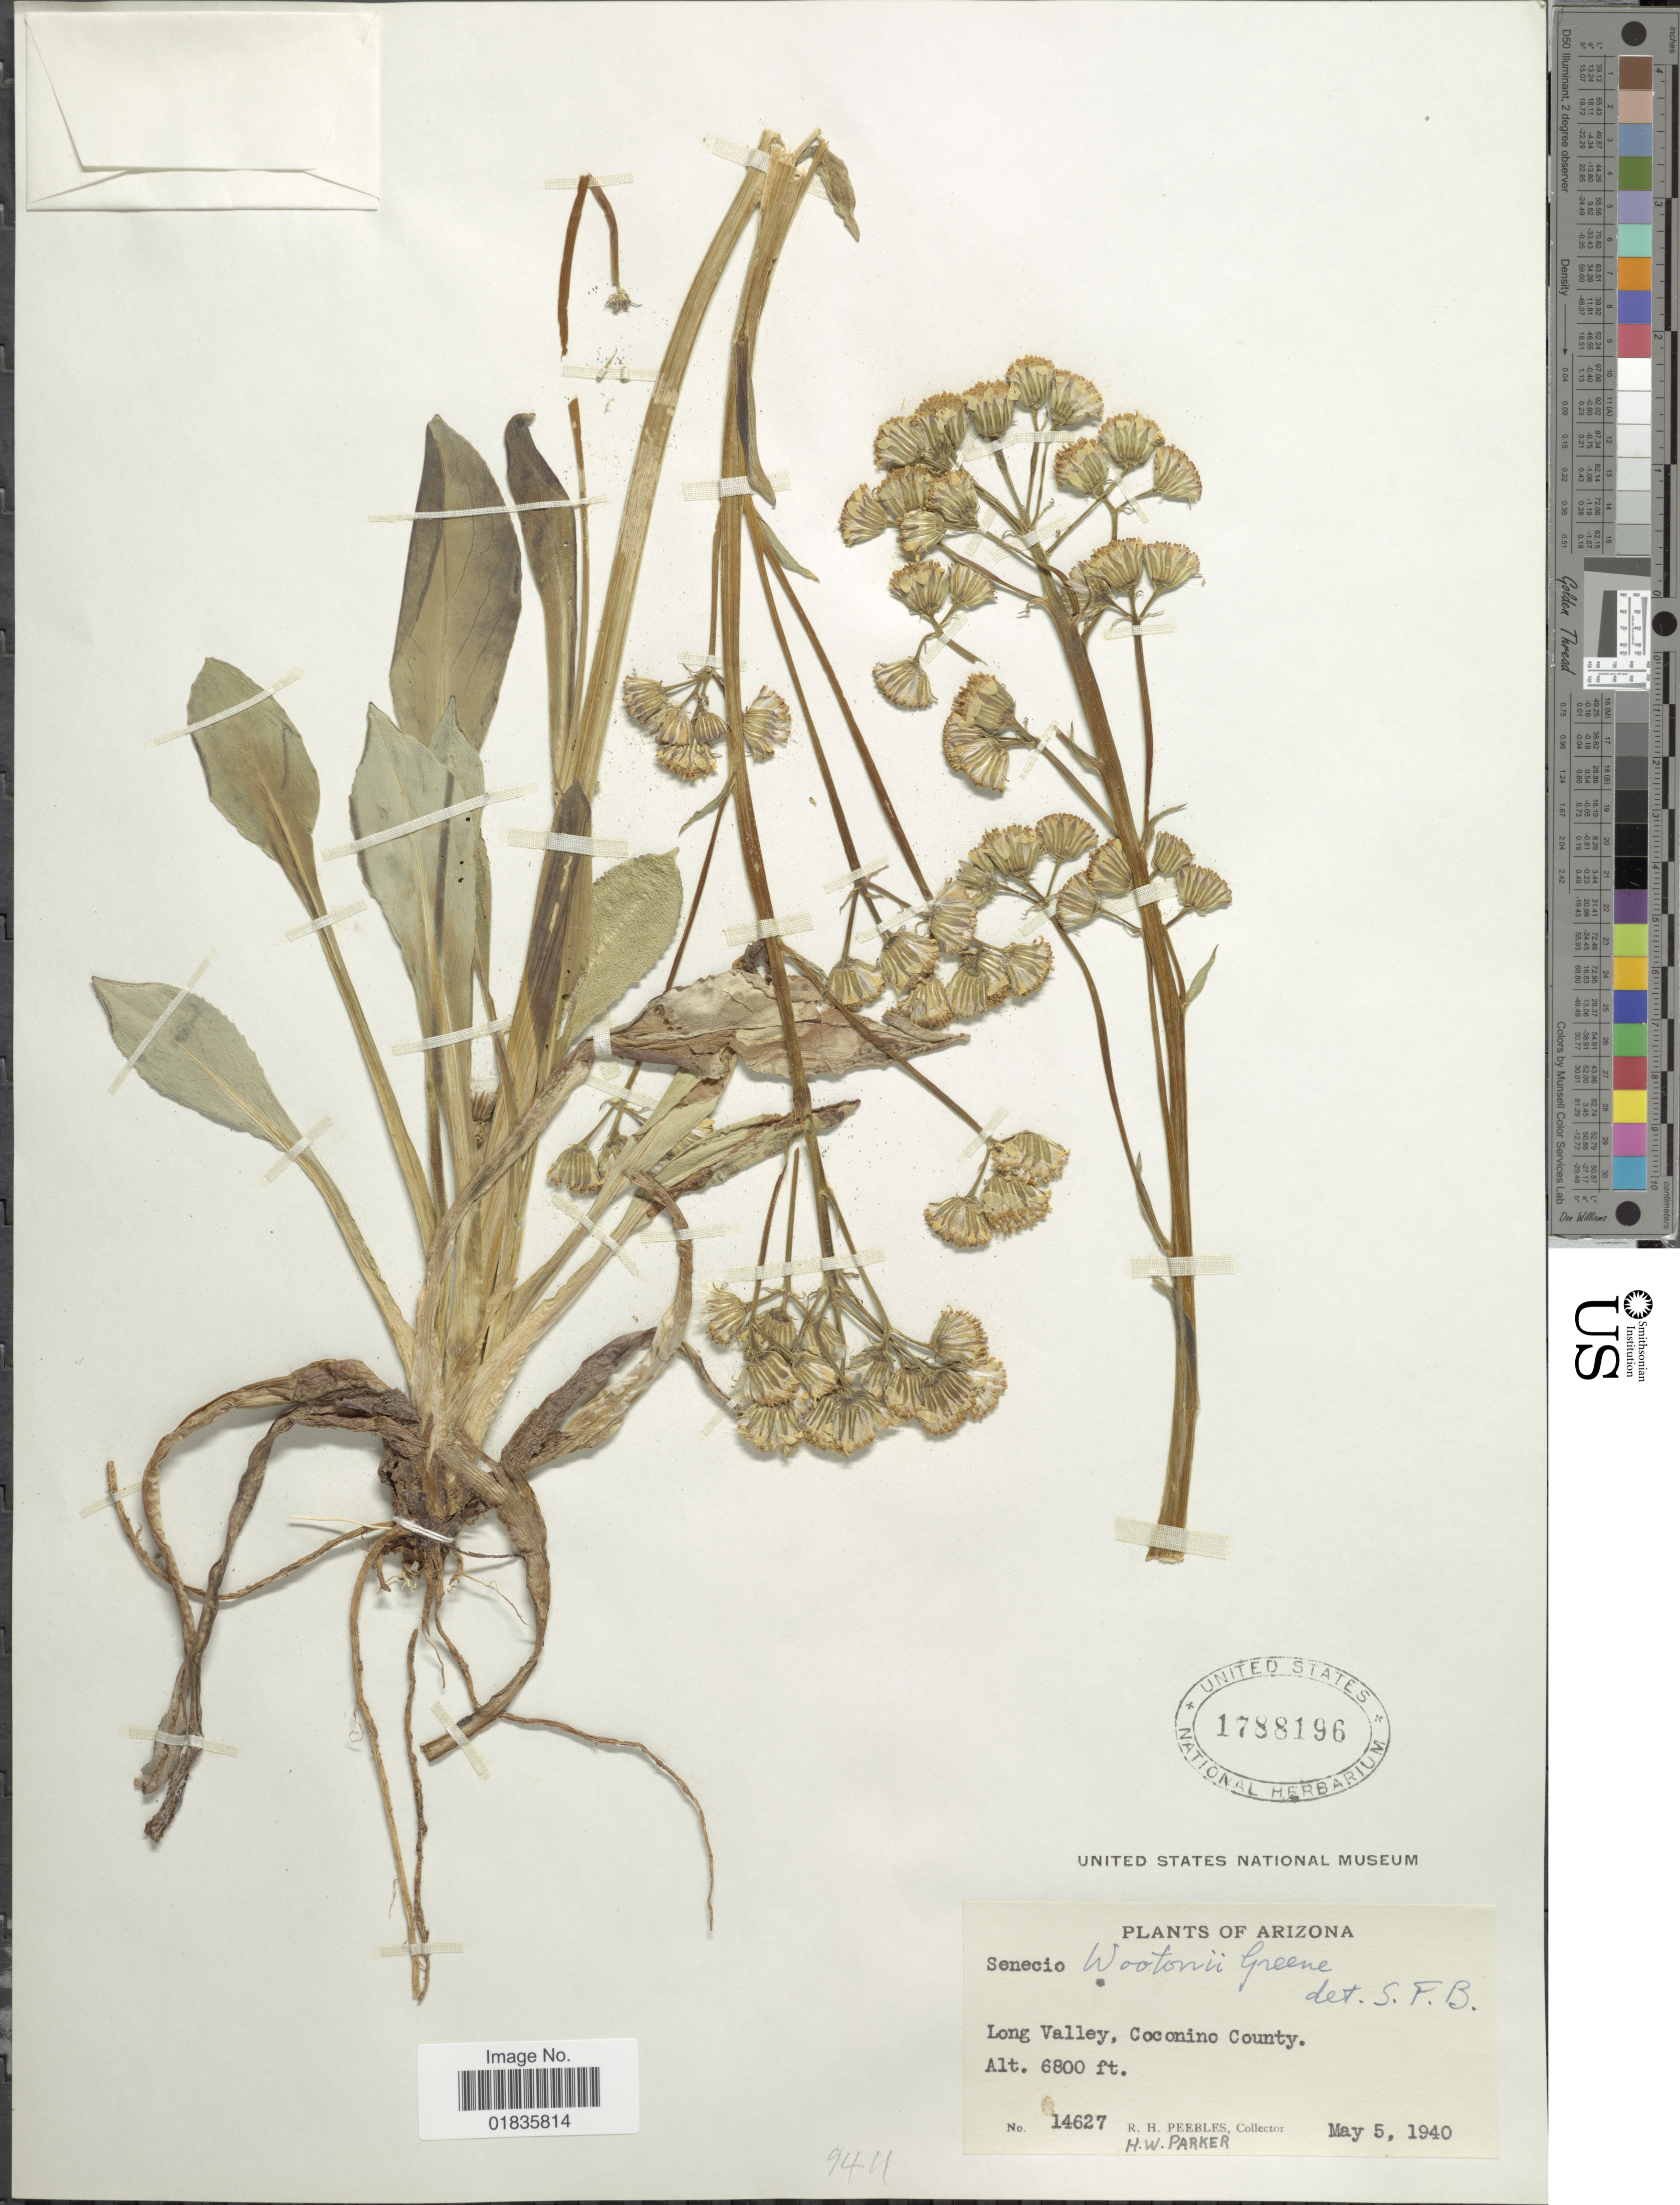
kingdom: Plantae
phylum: Tracheophyta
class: Magnoliopsida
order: Asterales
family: Asteraceae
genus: Senecio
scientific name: Senecio wootonii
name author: Greene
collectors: R. H. Peebles & H. W. Parker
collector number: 14627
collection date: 1940-05-05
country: United States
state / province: Arizona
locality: Long Valley, Coconino County.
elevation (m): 2073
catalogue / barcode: US 1788196